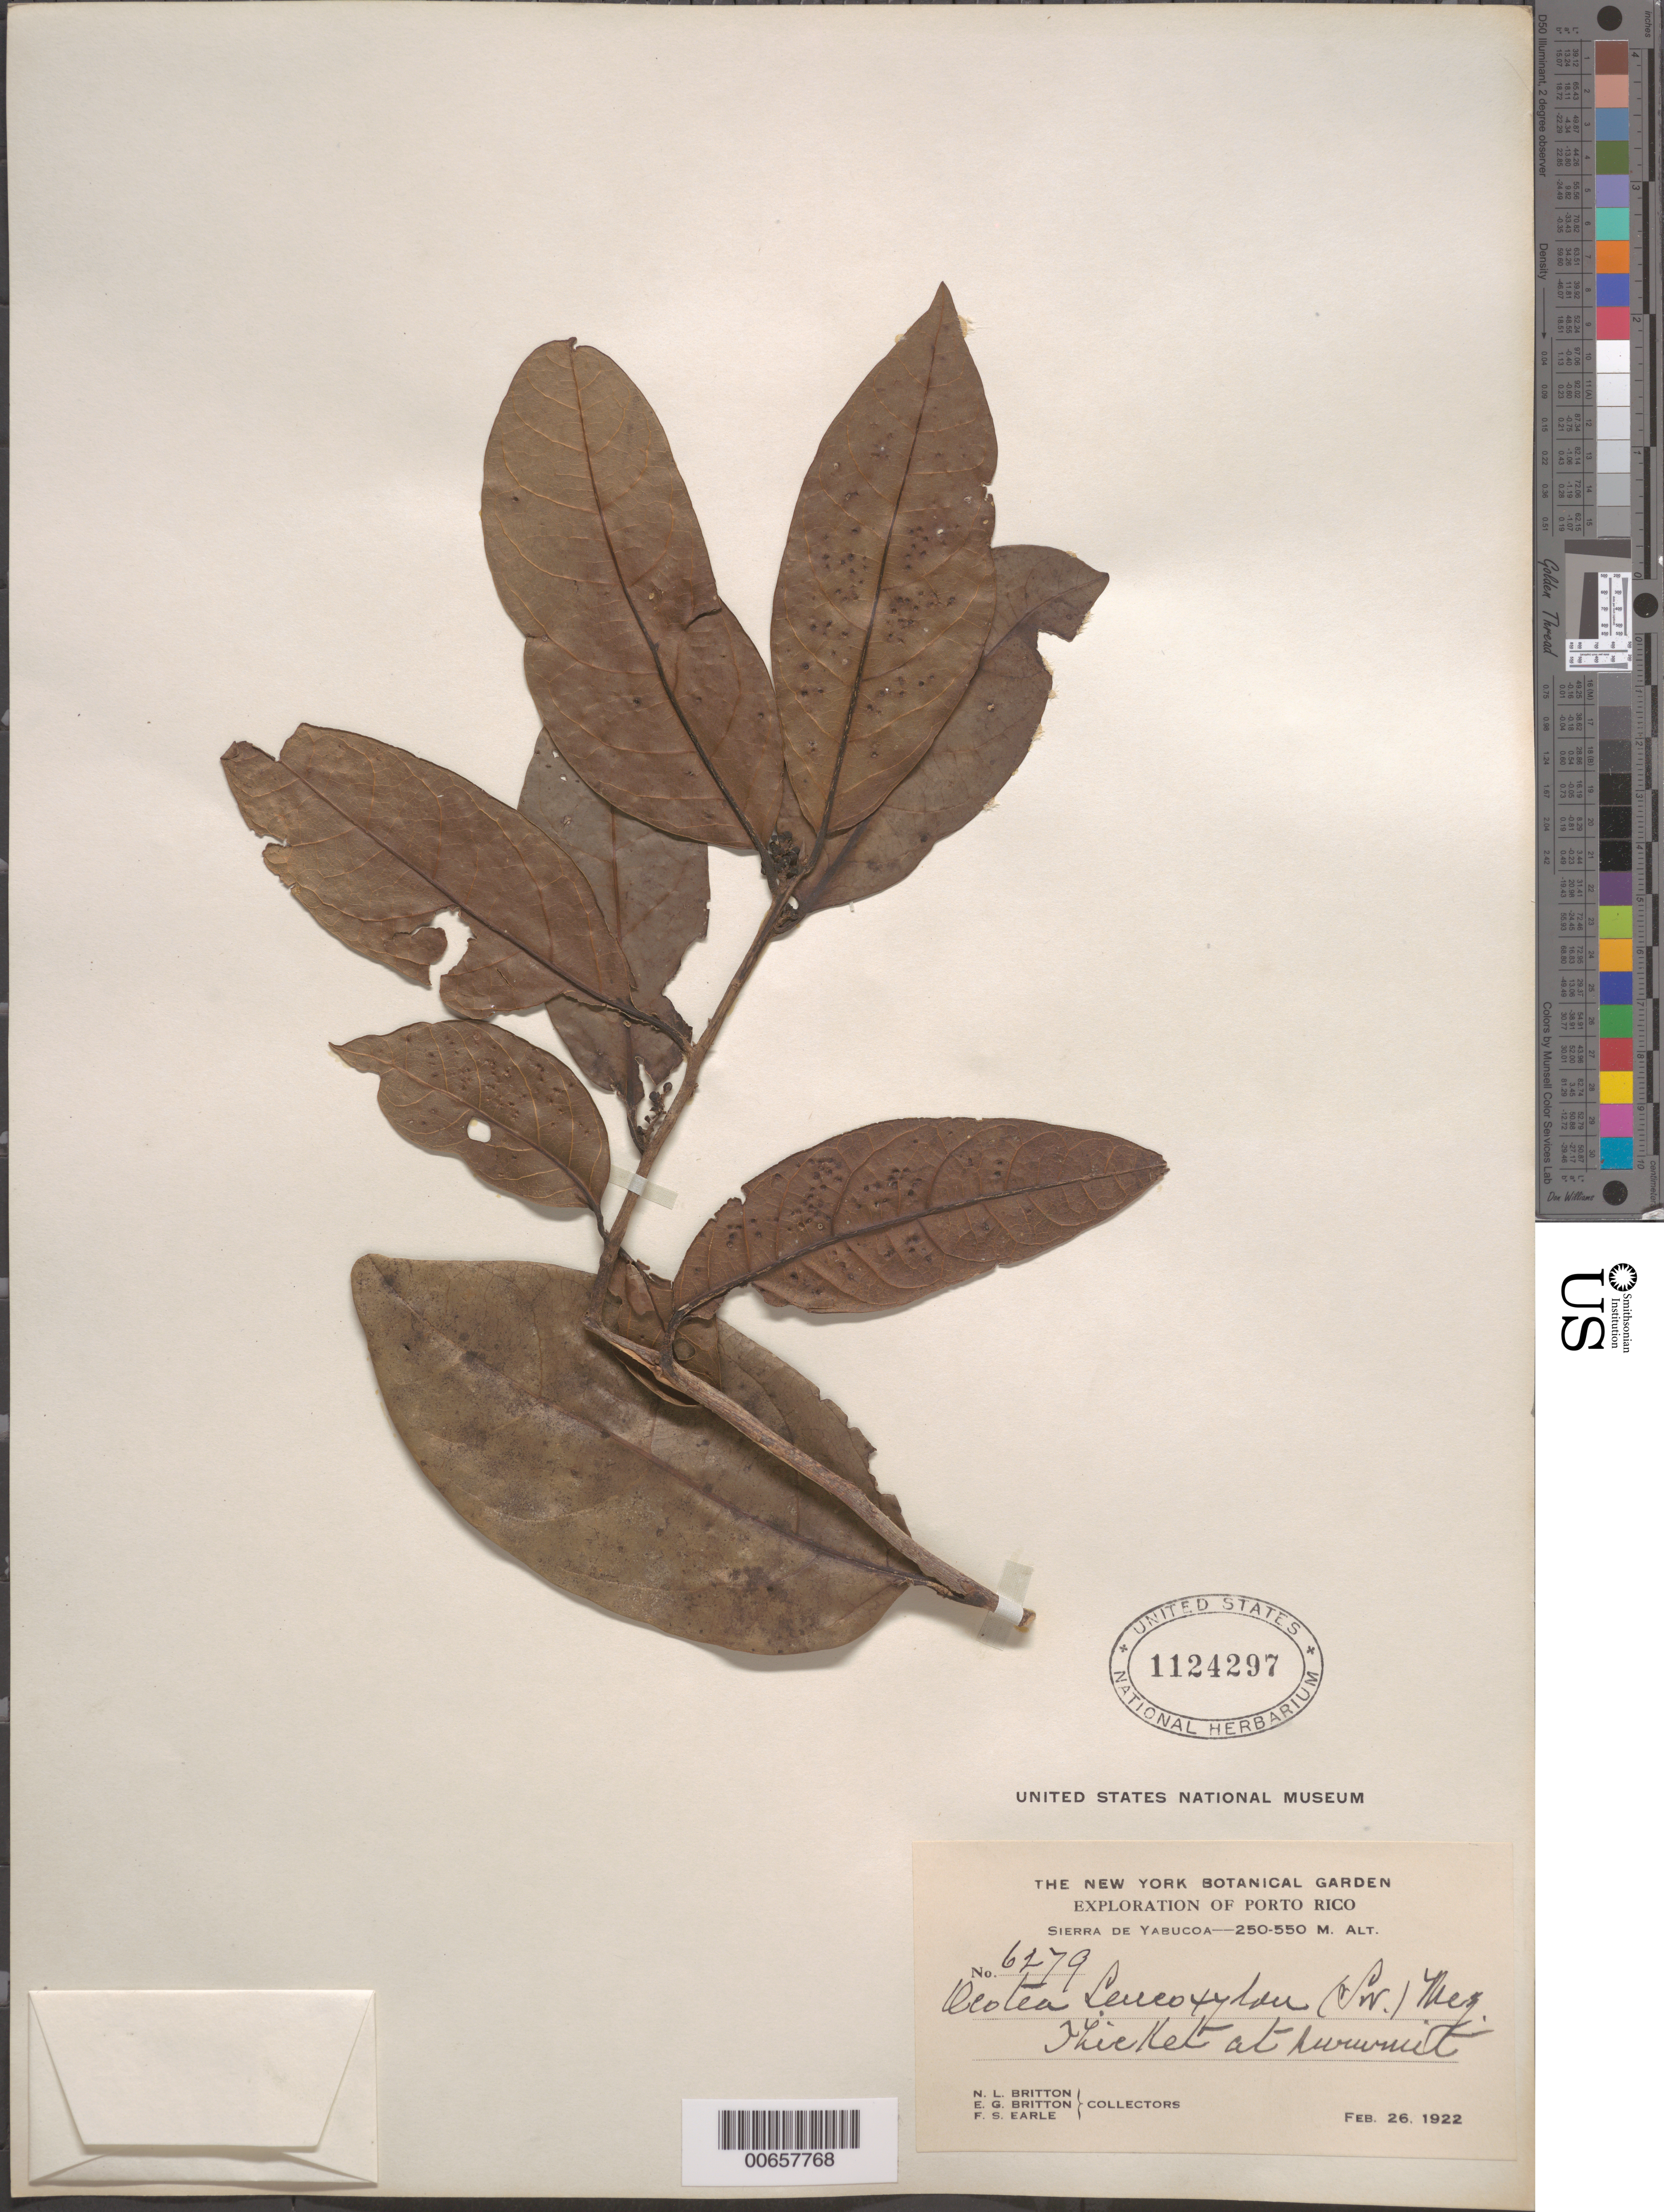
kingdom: Plantae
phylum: Tracheophyta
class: Magnoliopsida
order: Laurales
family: Lauraceae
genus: Ocotea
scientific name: Ocotea leucoxylon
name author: (Sw.) Laness.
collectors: N. Britton, E. G. Britton & F. S. Earle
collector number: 6279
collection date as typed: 26 Feb 1922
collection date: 1922-02-26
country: Puerto Rico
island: Greater Antilles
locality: Sierra de Yacucoa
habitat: Thicket at summit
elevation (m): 250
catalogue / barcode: US 1124297